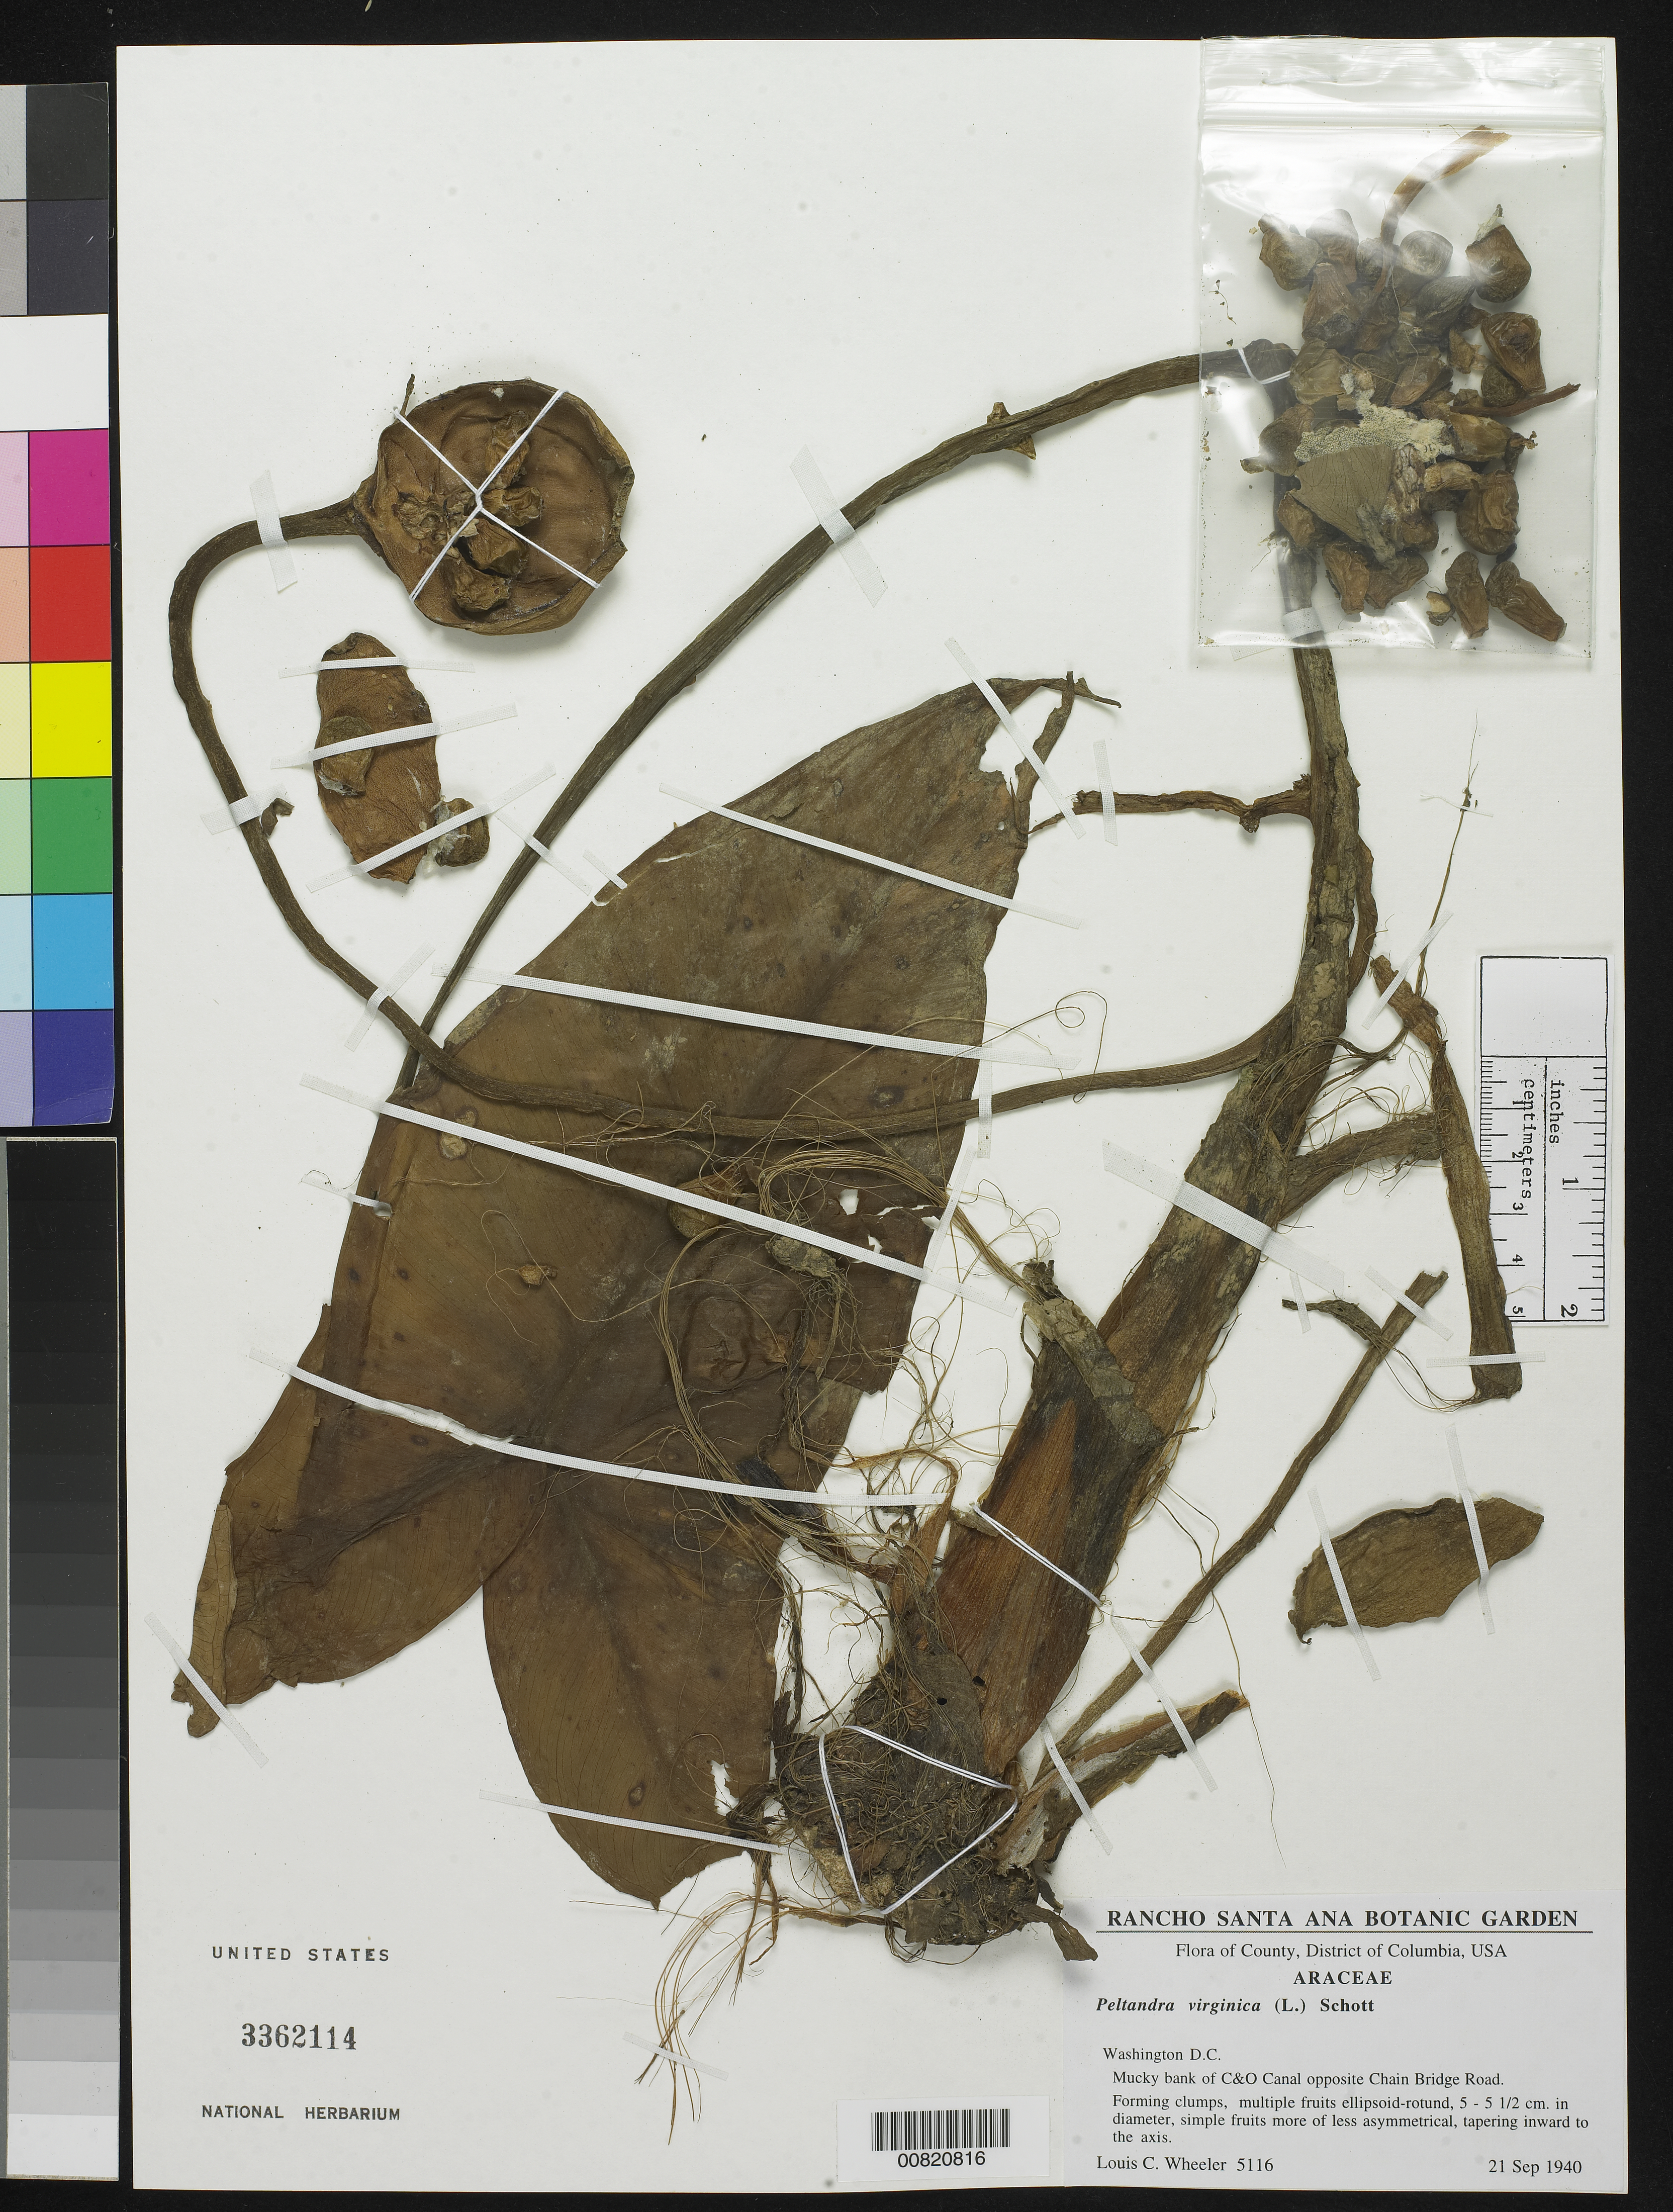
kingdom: Plantae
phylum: Tracheophyta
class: Liliopsida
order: Alismatales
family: Araceae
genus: Peltandra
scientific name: Peltandra virginica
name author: (L.) Schott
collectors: L. C. Wheeler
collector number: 5116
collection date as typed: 21 Sep 1940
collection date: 1940-09-21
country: United States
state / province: District of Columbia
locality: Bank of Chesapeake and Ohio Canal opposite Chain Bridge Road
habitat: Mucky bank.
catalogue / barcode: US 3362114